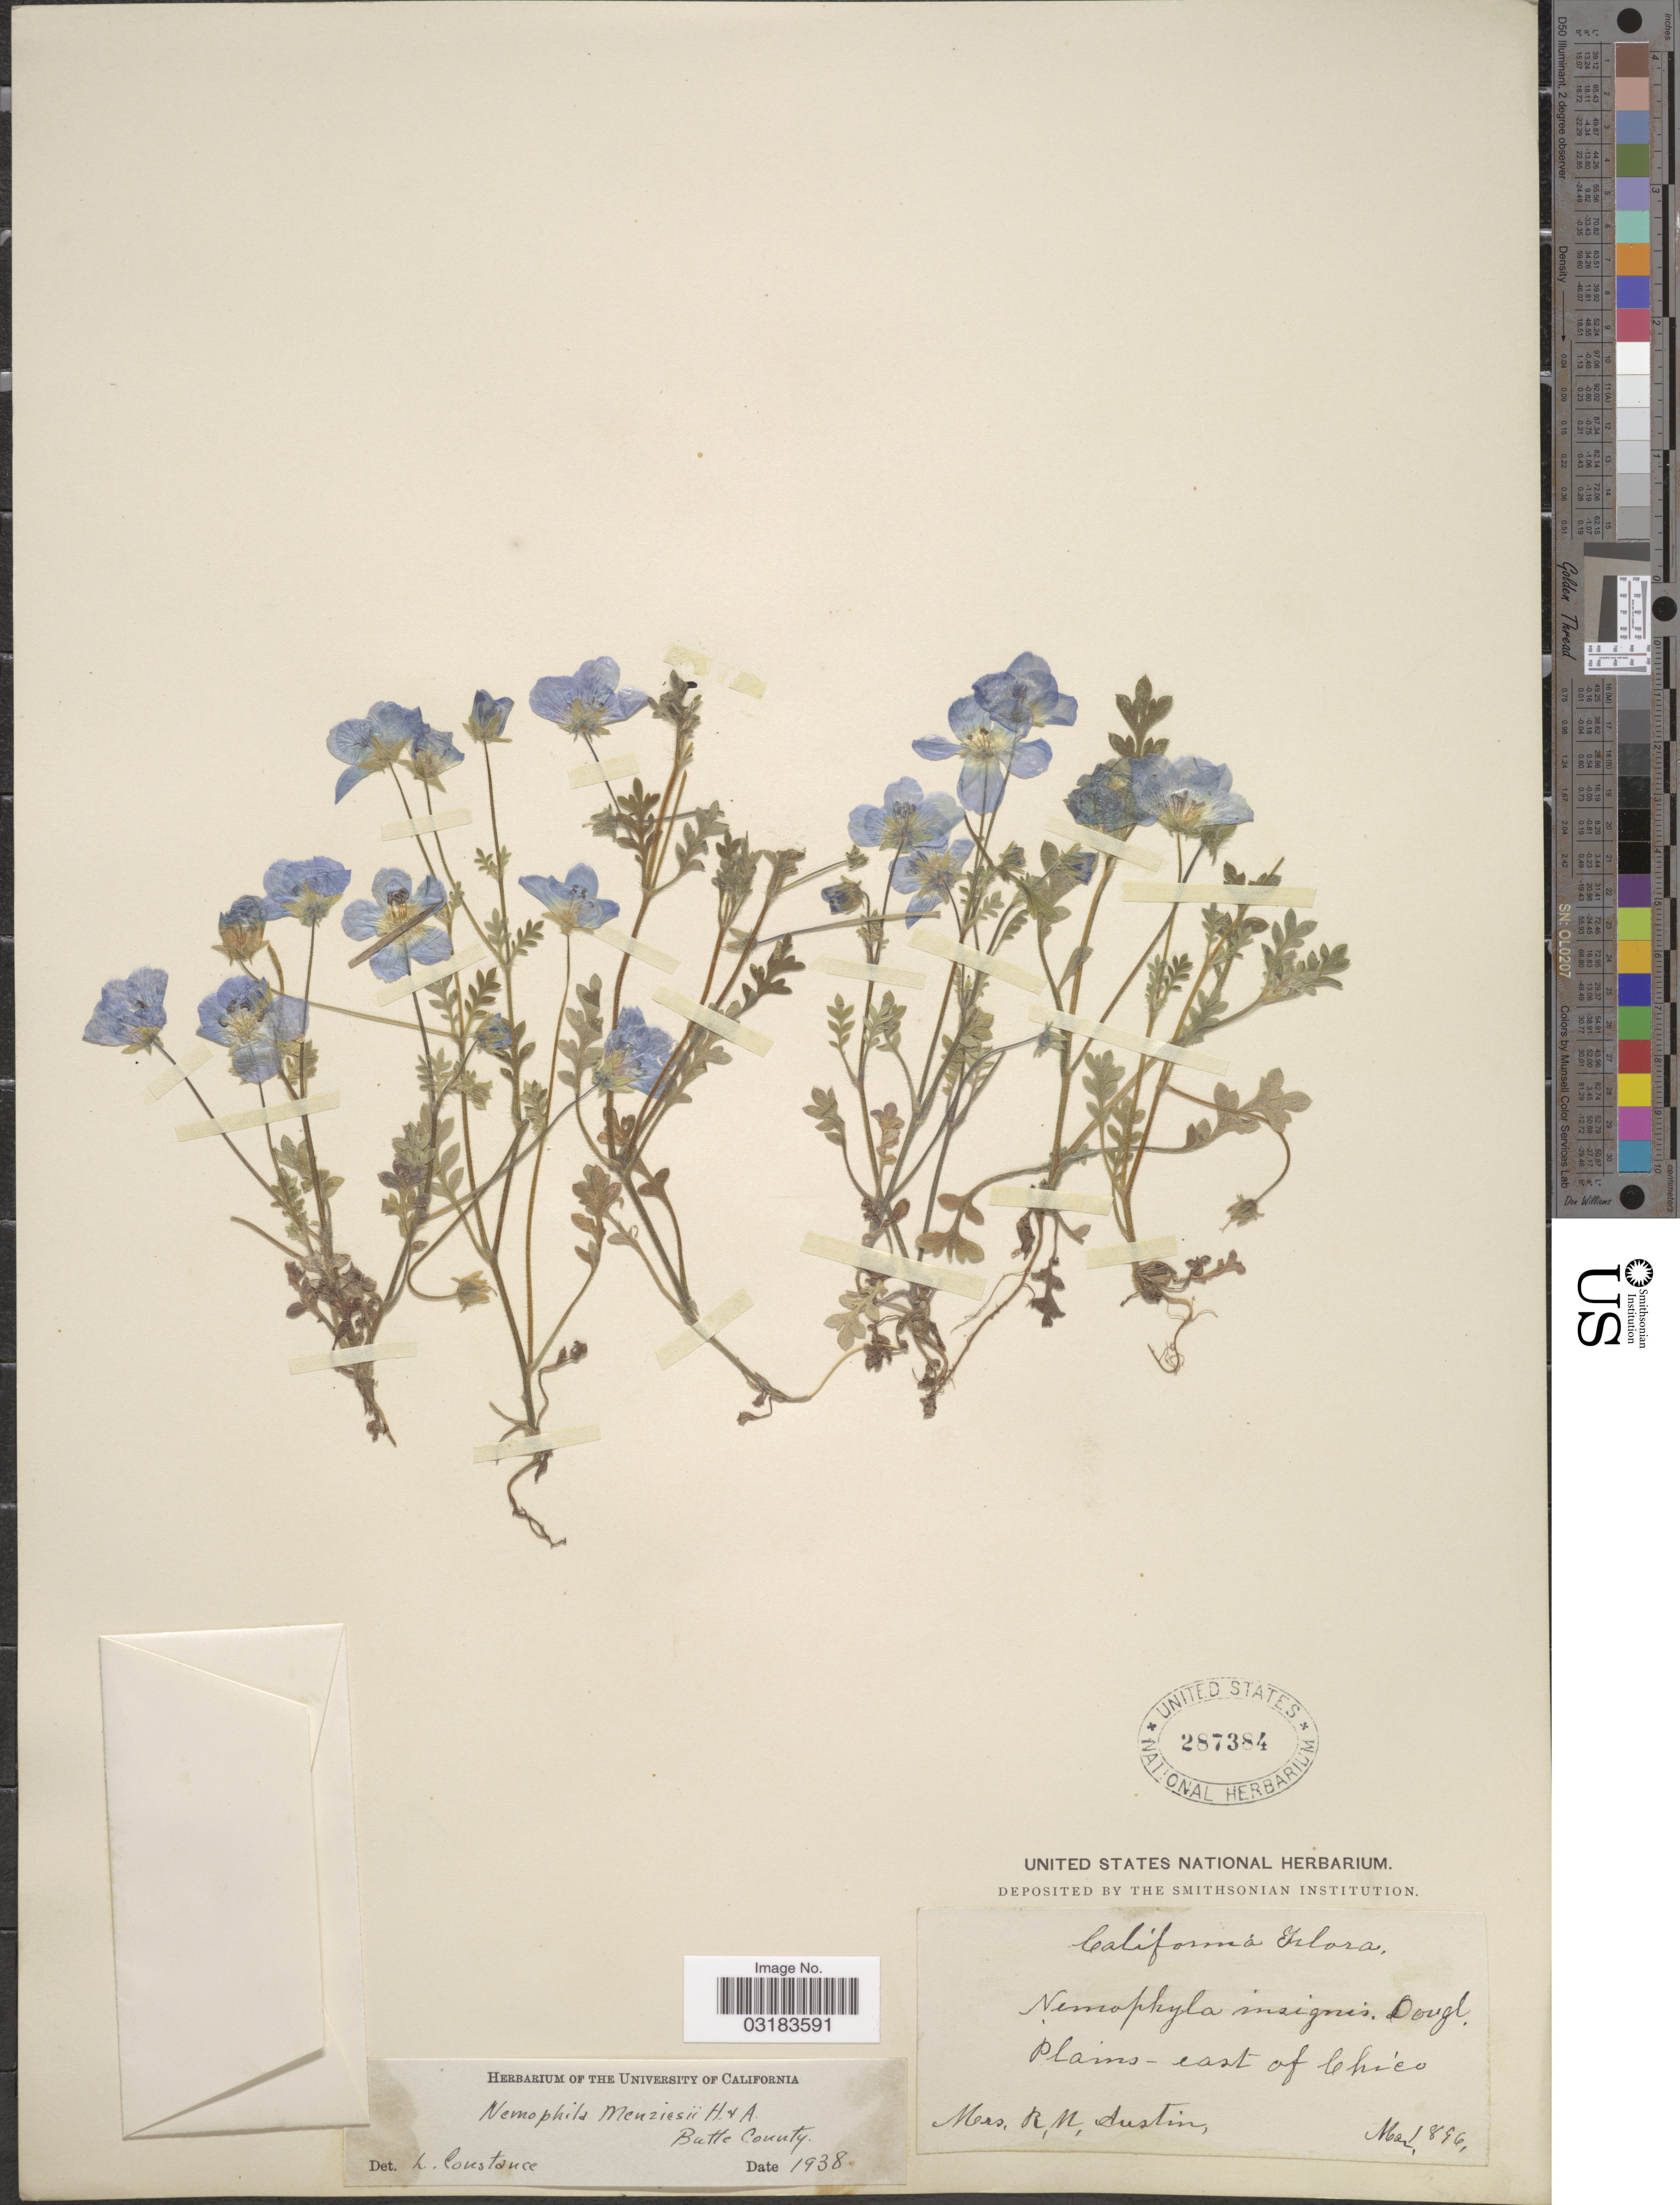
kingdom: Plantae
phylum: Tracheophyta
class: Magnoliopsida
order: Boraginales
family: Hydrophyllaceae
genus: Nemophila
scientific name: Nemophila menziesii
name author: Hook. & Arn.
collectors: R. Austin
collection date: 1896-03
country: United States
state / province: California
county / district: Butte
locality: Plains - east of Chico.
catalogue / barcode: US 287384